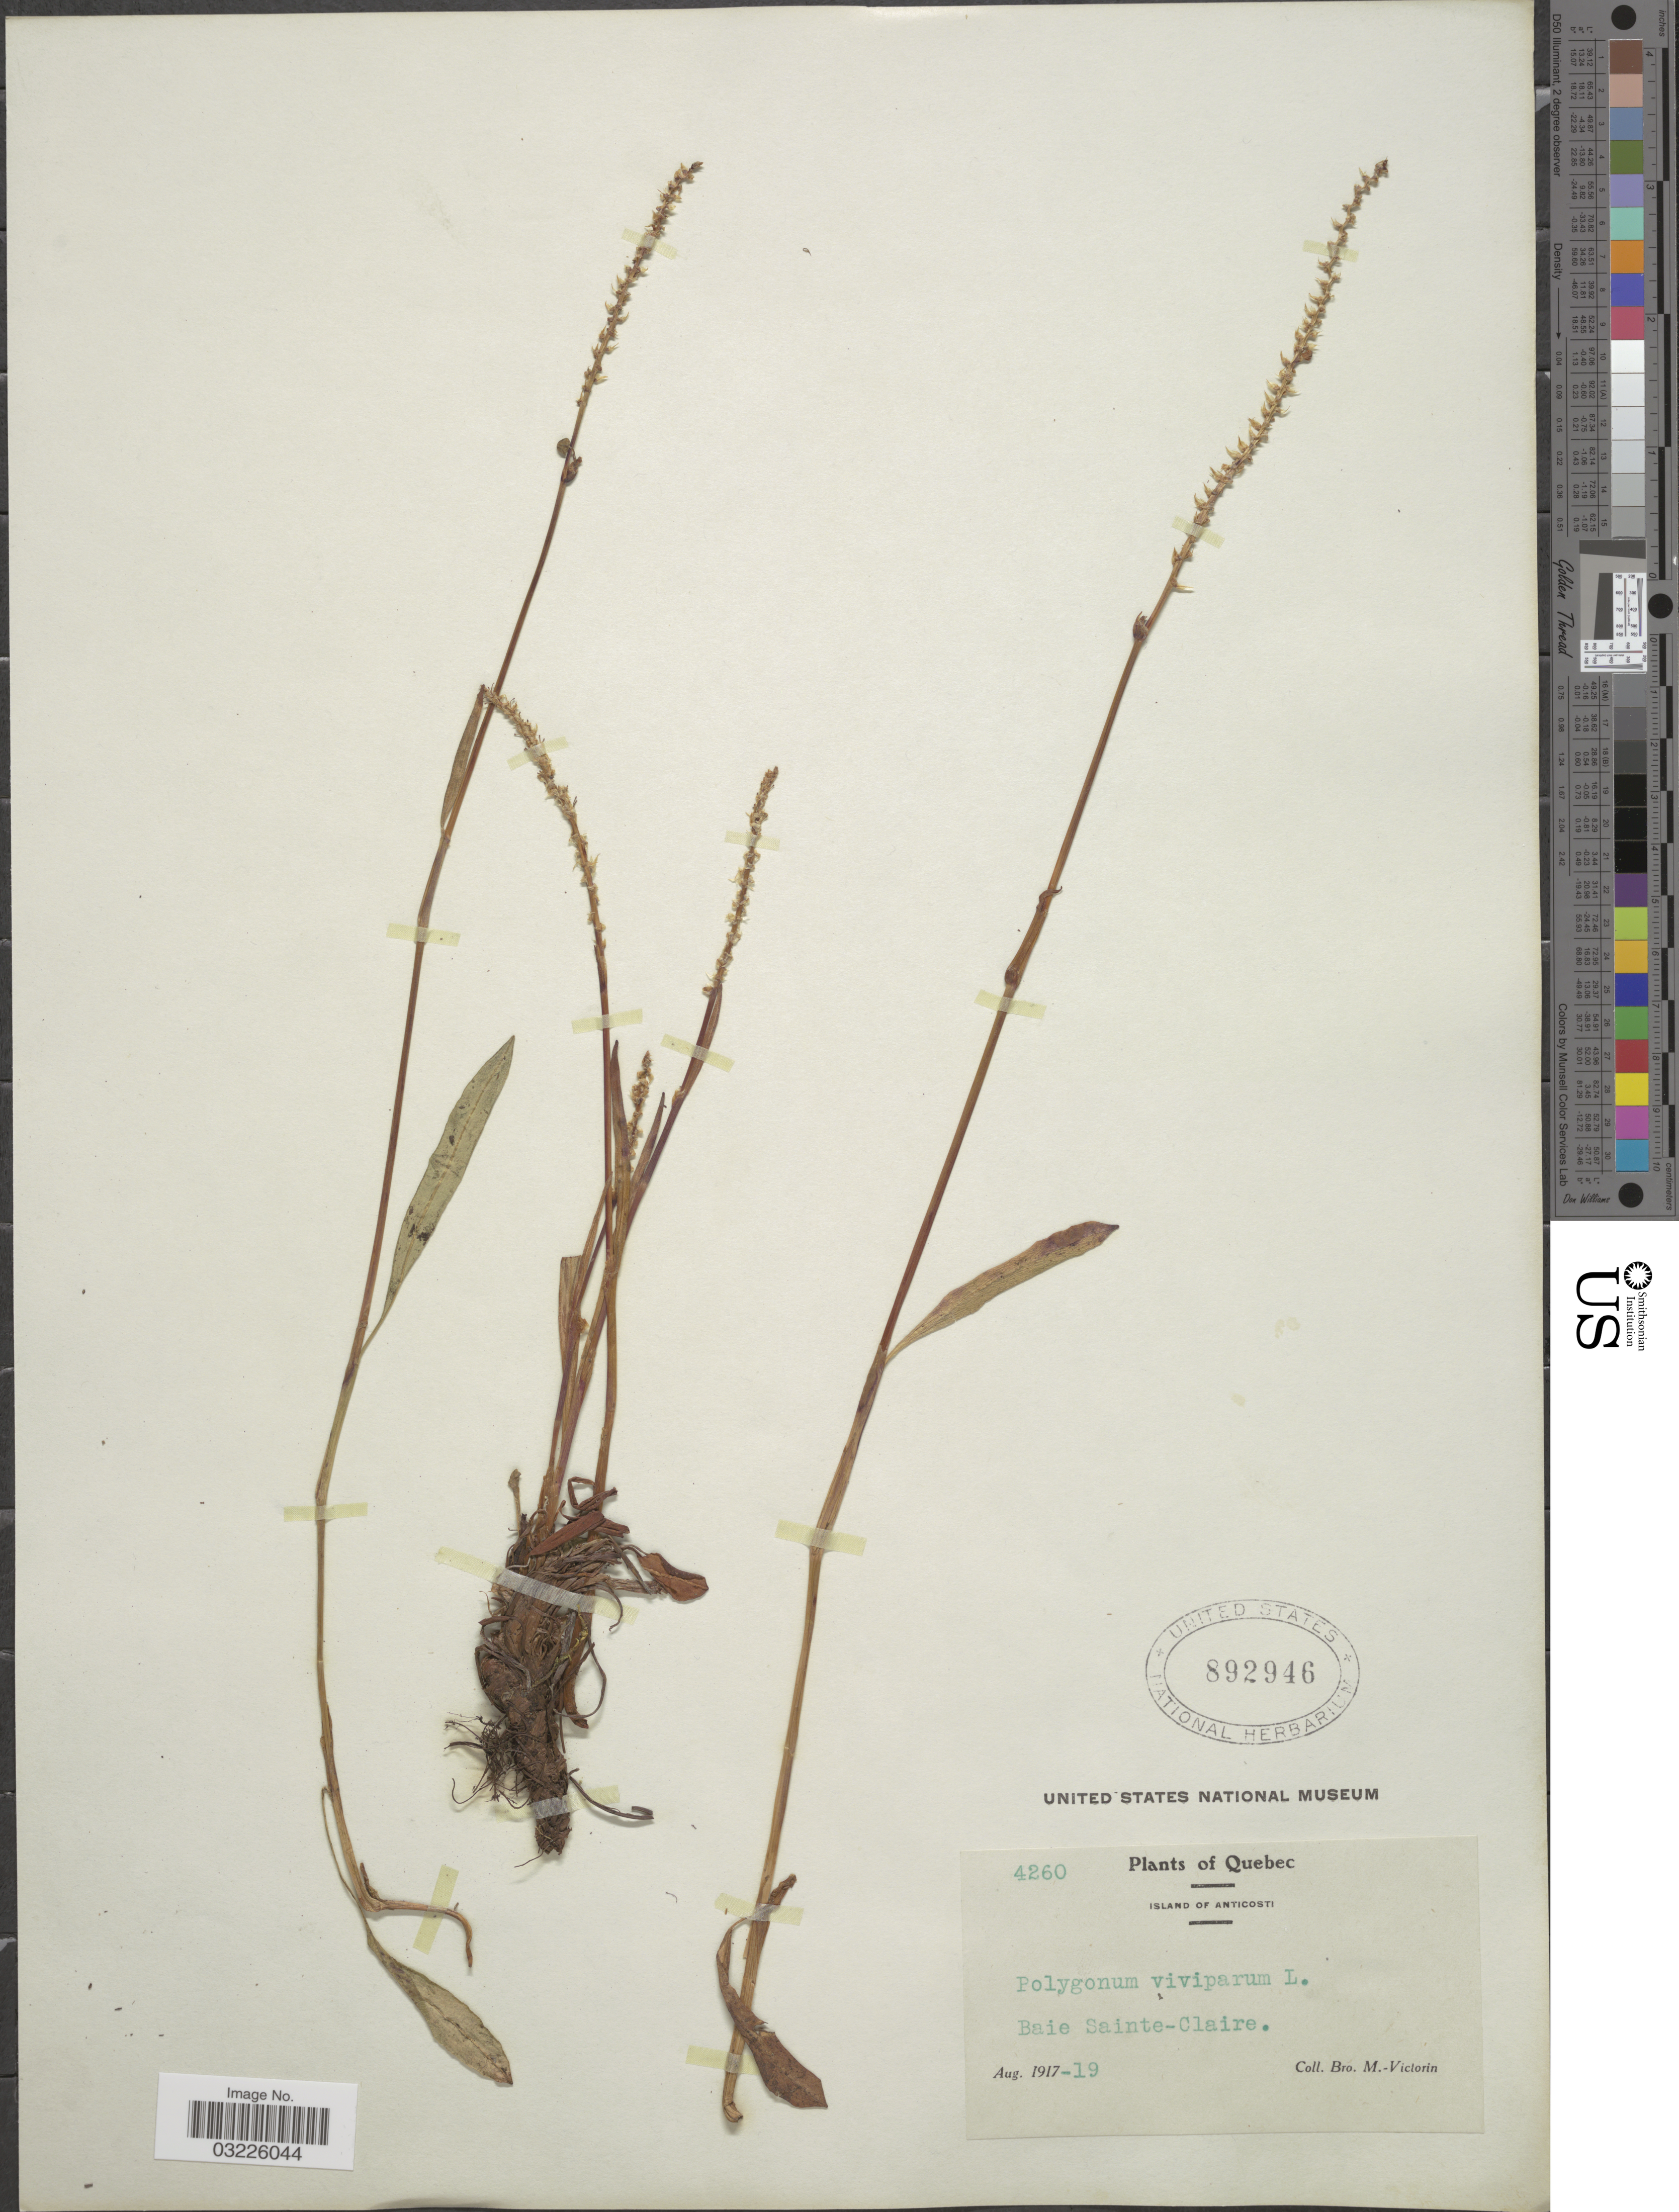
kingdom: Plantae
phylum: Tracheophyta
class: Magnoliopsida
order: Caryophyllales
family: Polygonaceae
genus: Bistorta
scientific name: Bistorta vivipara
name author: (L.) Delarbre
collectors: Fr. Marie-Victorin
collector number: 4260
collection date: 1917-08-19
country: Canada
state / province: Quebec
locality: Island of Anticosti. Baie Sainte-Claire.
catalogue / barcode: US 892946